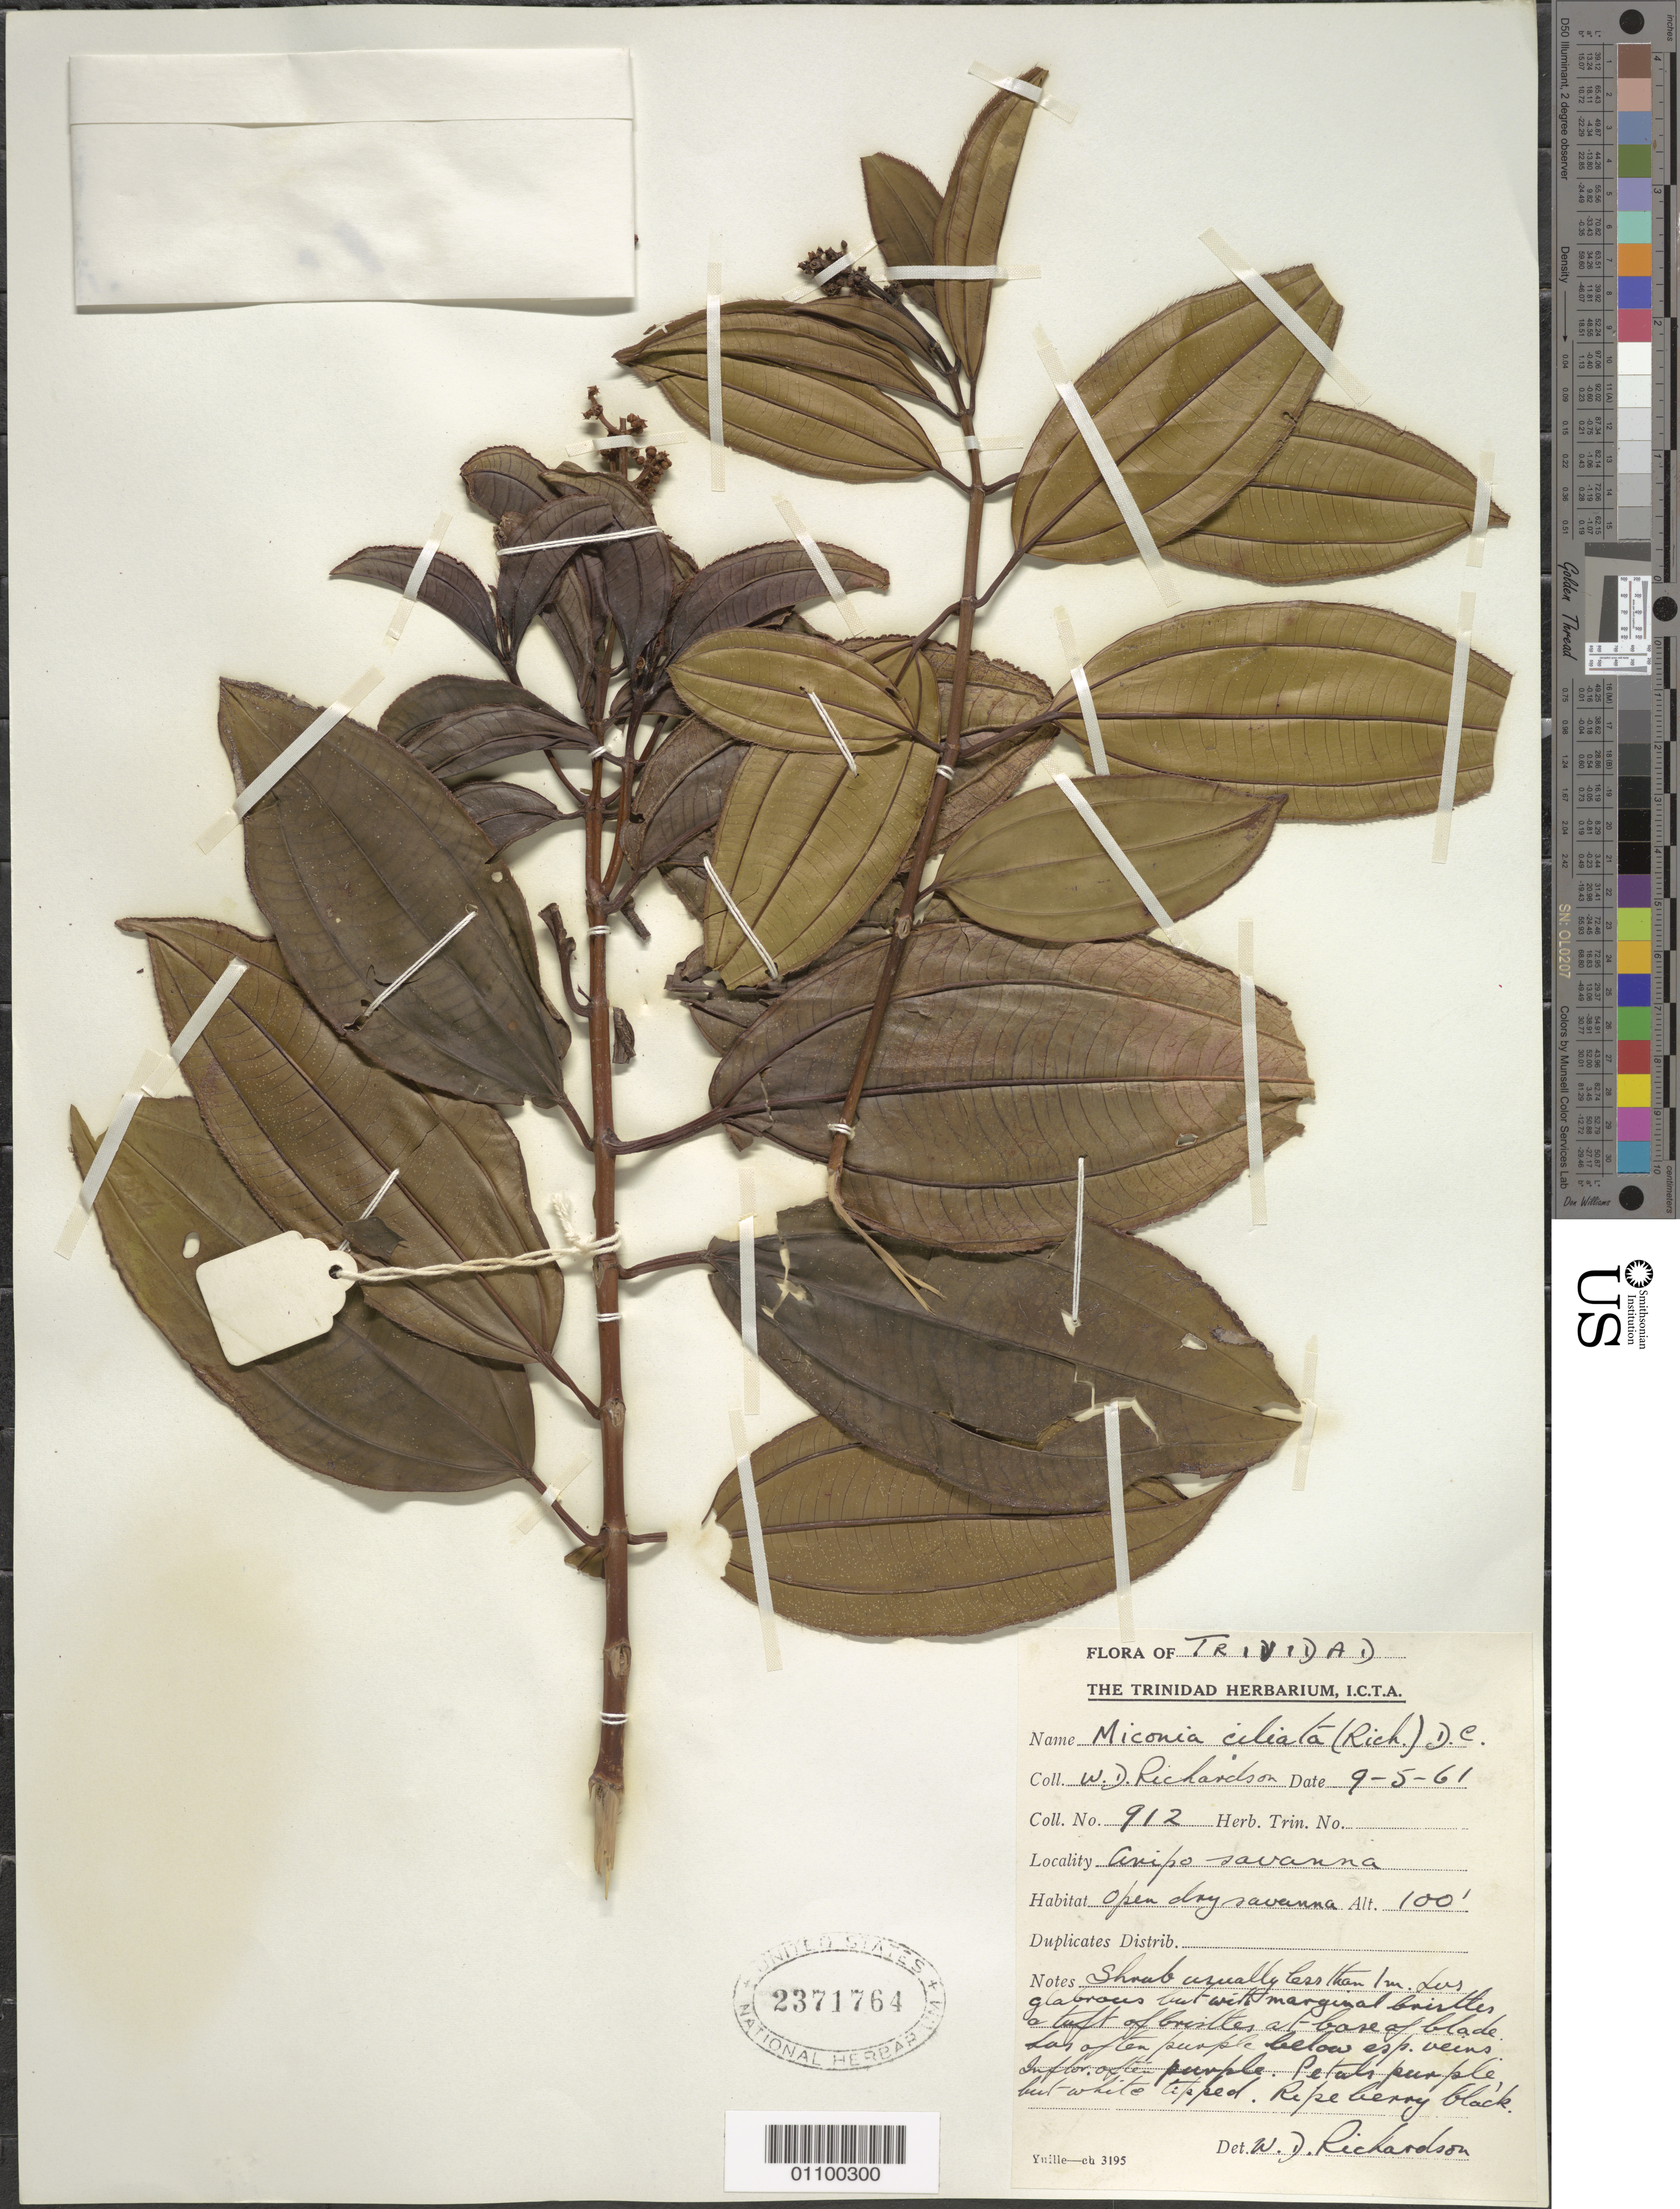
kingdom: Plantae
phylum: Tracheophyta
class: Magnoliopsida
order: Myrtales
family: Melastomataceae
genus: Miconia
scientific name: Miconia ciliata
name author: (Rich.) DC.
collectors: W. D. Richardson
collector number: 912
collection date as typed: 09 May 1961 or 05 Sep 1961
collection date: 1961-05-09 or 1961-09-05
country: Trinidad and Tobago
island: Trinidad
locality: Aripo savanna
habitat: open dry savanna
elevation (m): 30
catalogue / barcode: US 2371764